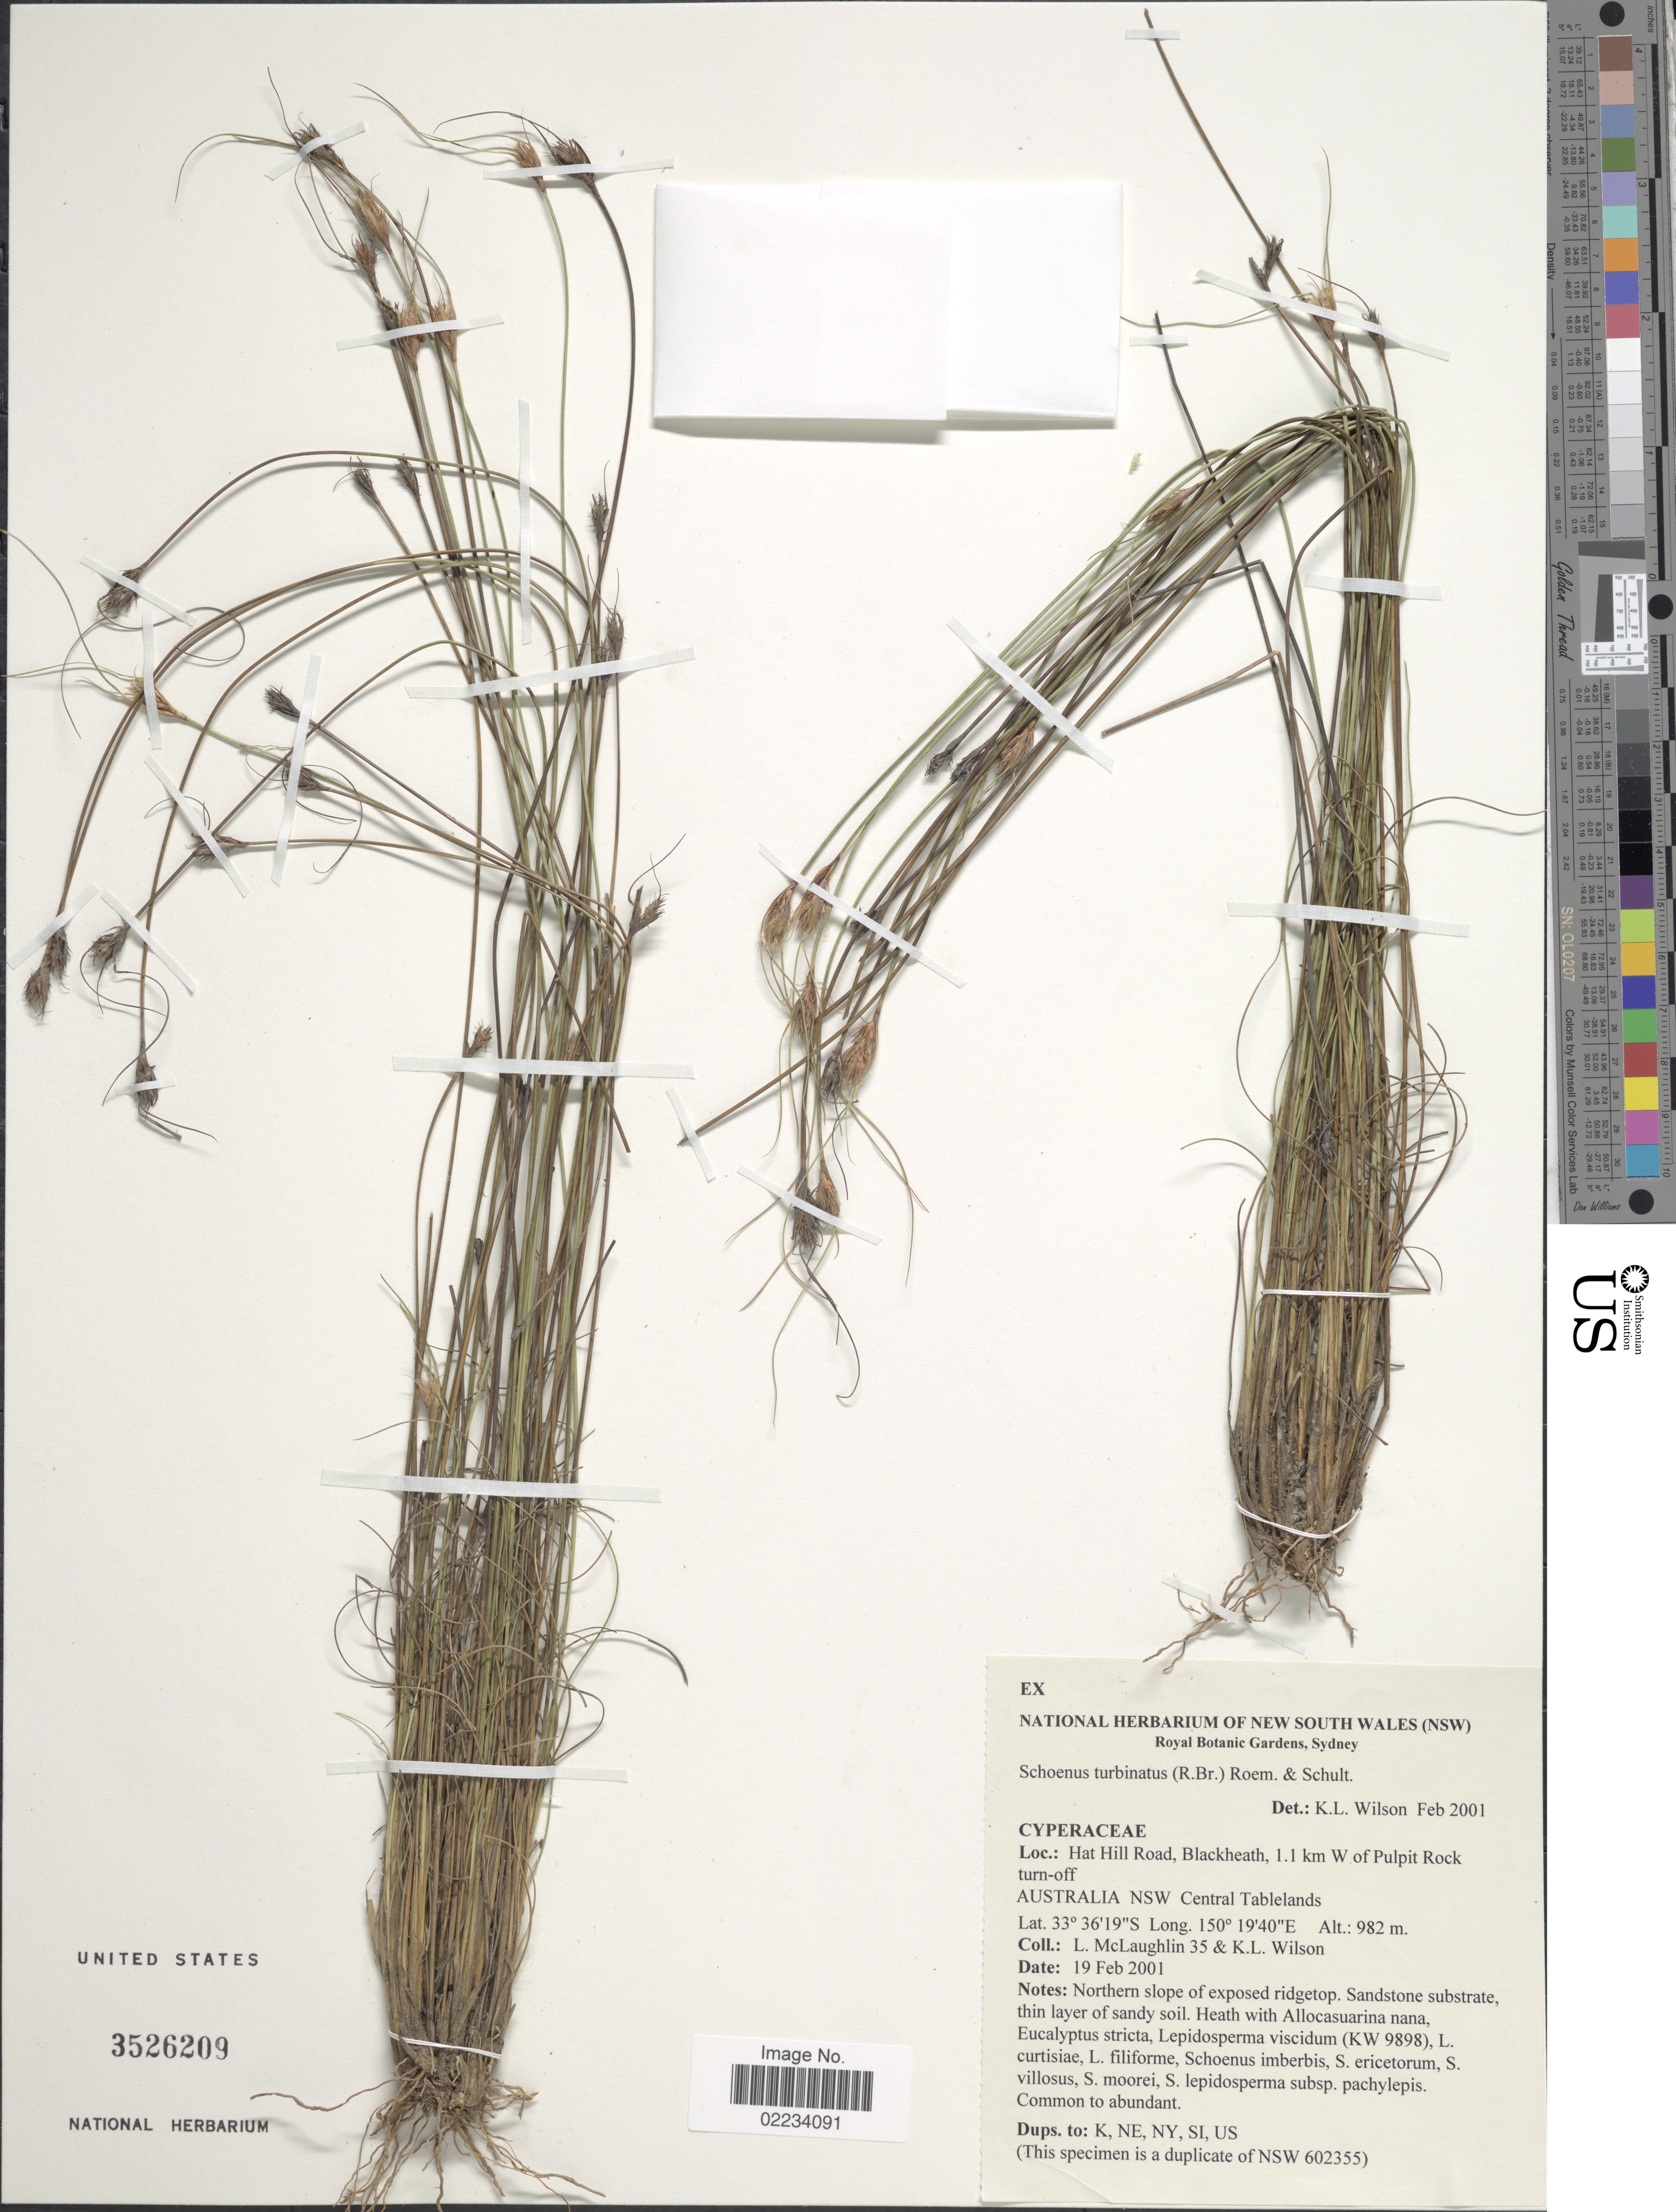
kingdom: Plantae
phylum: Tracheophyta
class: Liliopsida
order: Poales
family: Cyperaceae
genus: Chaetospora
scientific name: Chaetospora turbinata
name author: R. Br.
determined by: Strong, Mark T., (BOT), Smithsonian Institution - National Museum of Natural History (UNITED STATES)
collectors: L. McLaughlin & K. L. Wilson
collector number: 35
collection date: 2001-02-19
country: Australia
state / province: New South Wales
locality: Hat Hill Road, Blackheath, 1.1 km W of Pulpit Rock turn-off, Central Tablelands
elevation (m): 982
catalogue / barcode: US 3526209